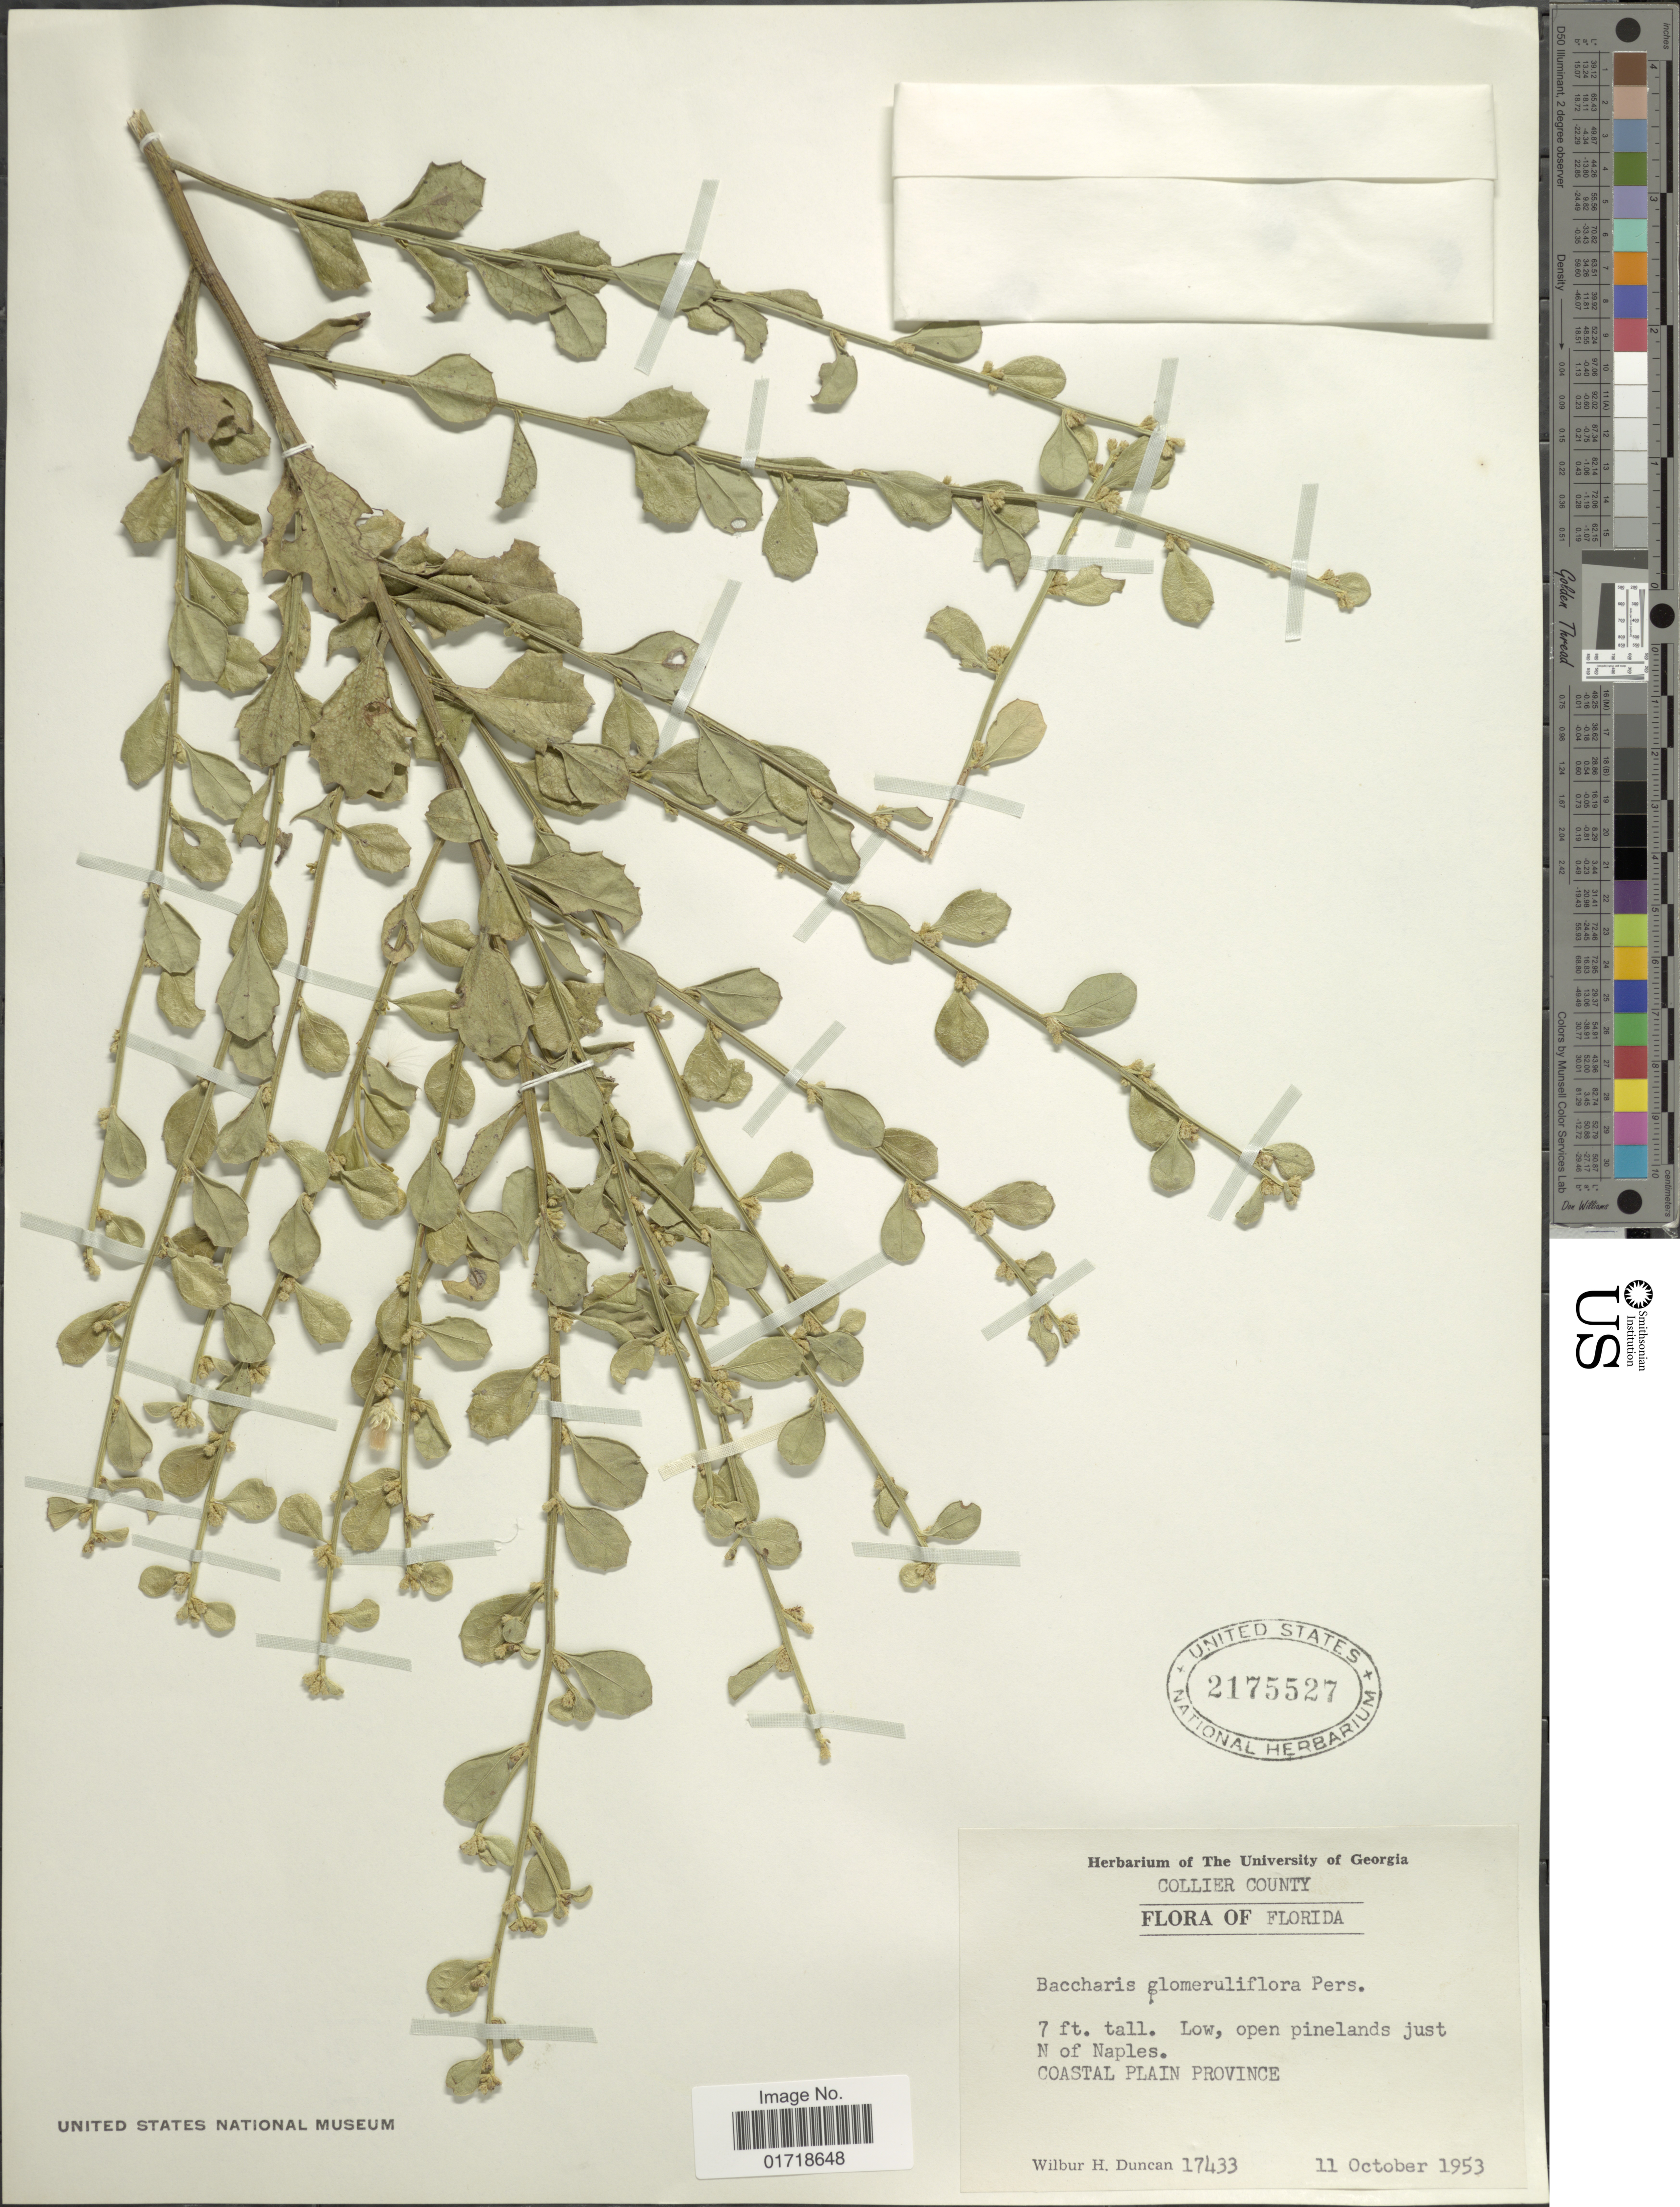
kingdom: Plantae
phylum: Tracheophyta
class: Magnoliopsida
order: Asterales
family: Asteraceae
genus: Baccharis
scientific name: Baccharis glomeruliflora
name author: Pers.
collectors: W. H. Duncan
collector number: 17433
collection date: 1953-11-11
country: United States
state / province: Florida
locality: Collier County, open pinelands just N of Naples, Coastala Plain Province.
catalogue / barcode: US 2175527